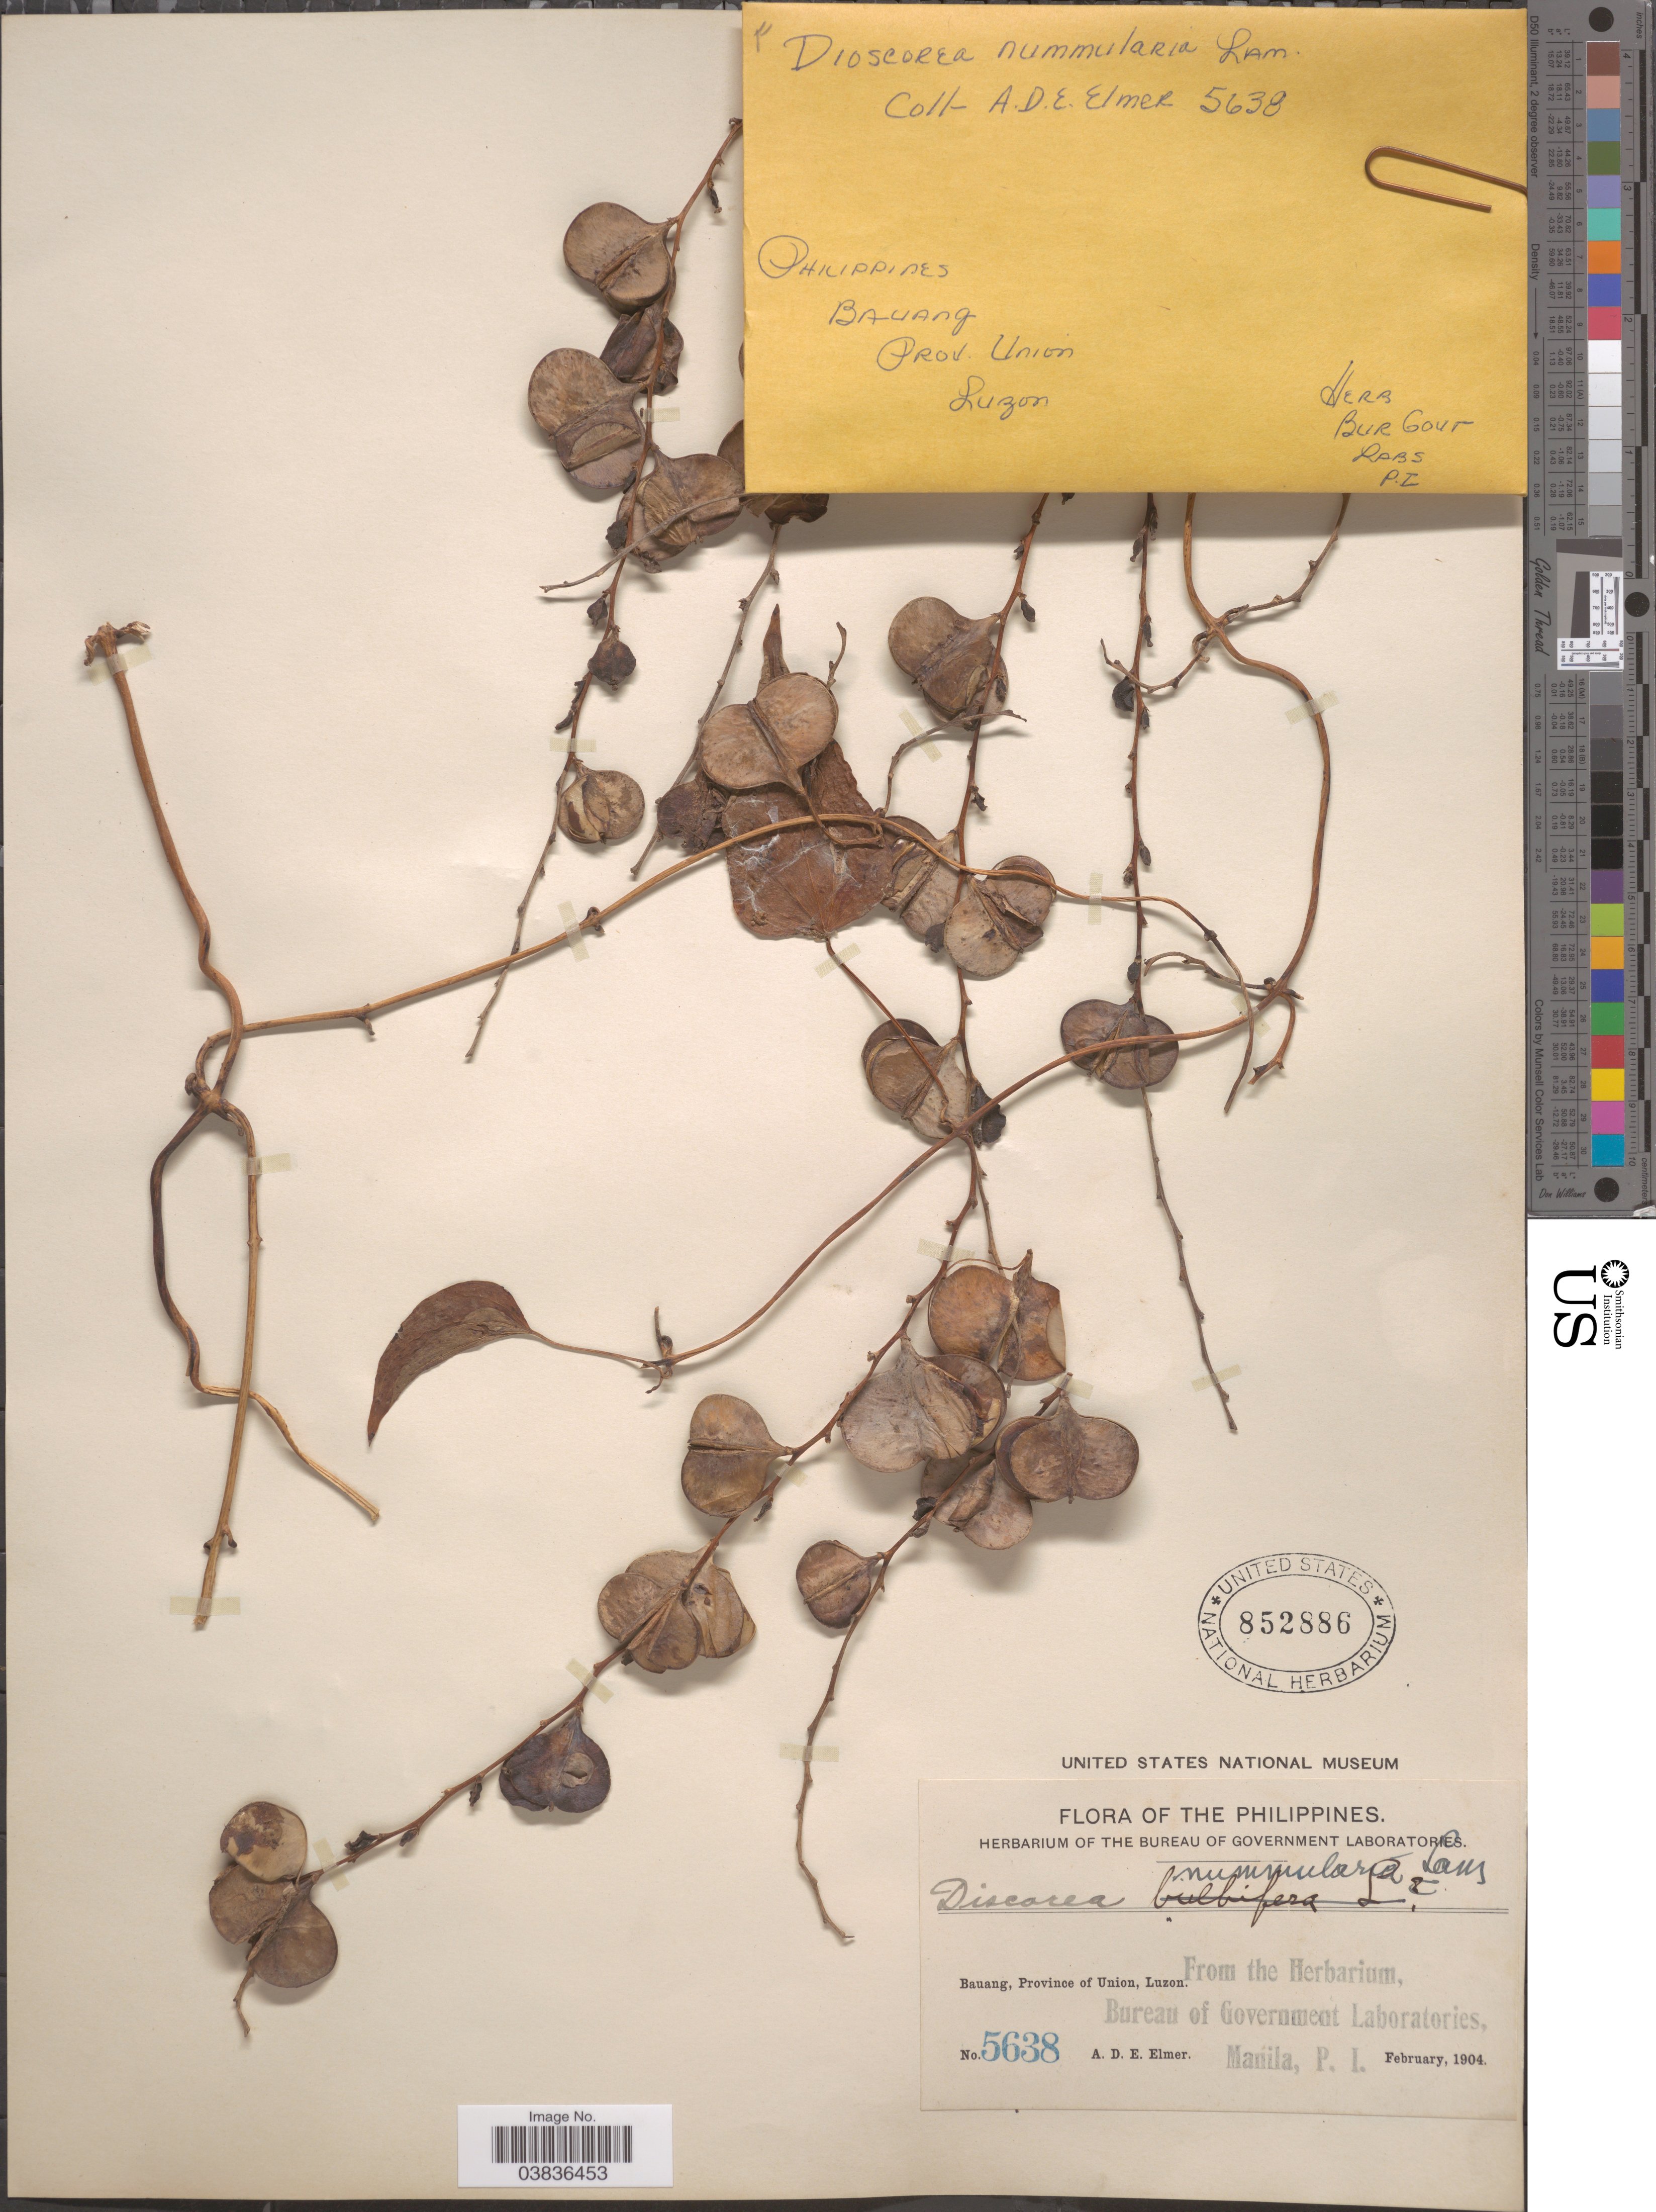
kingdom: Plantae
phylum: Tracheophyta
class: Liliopsida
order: Dioscoreales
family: Dioscoreaceae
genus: Dioscorea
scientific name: Dioscorea nummularia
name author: Lam.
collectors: A. D. E. Elmer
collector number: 5638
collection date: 1904-02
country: Philippines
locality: Bauang, Province of Union, Luzon.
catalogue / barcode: US 852886